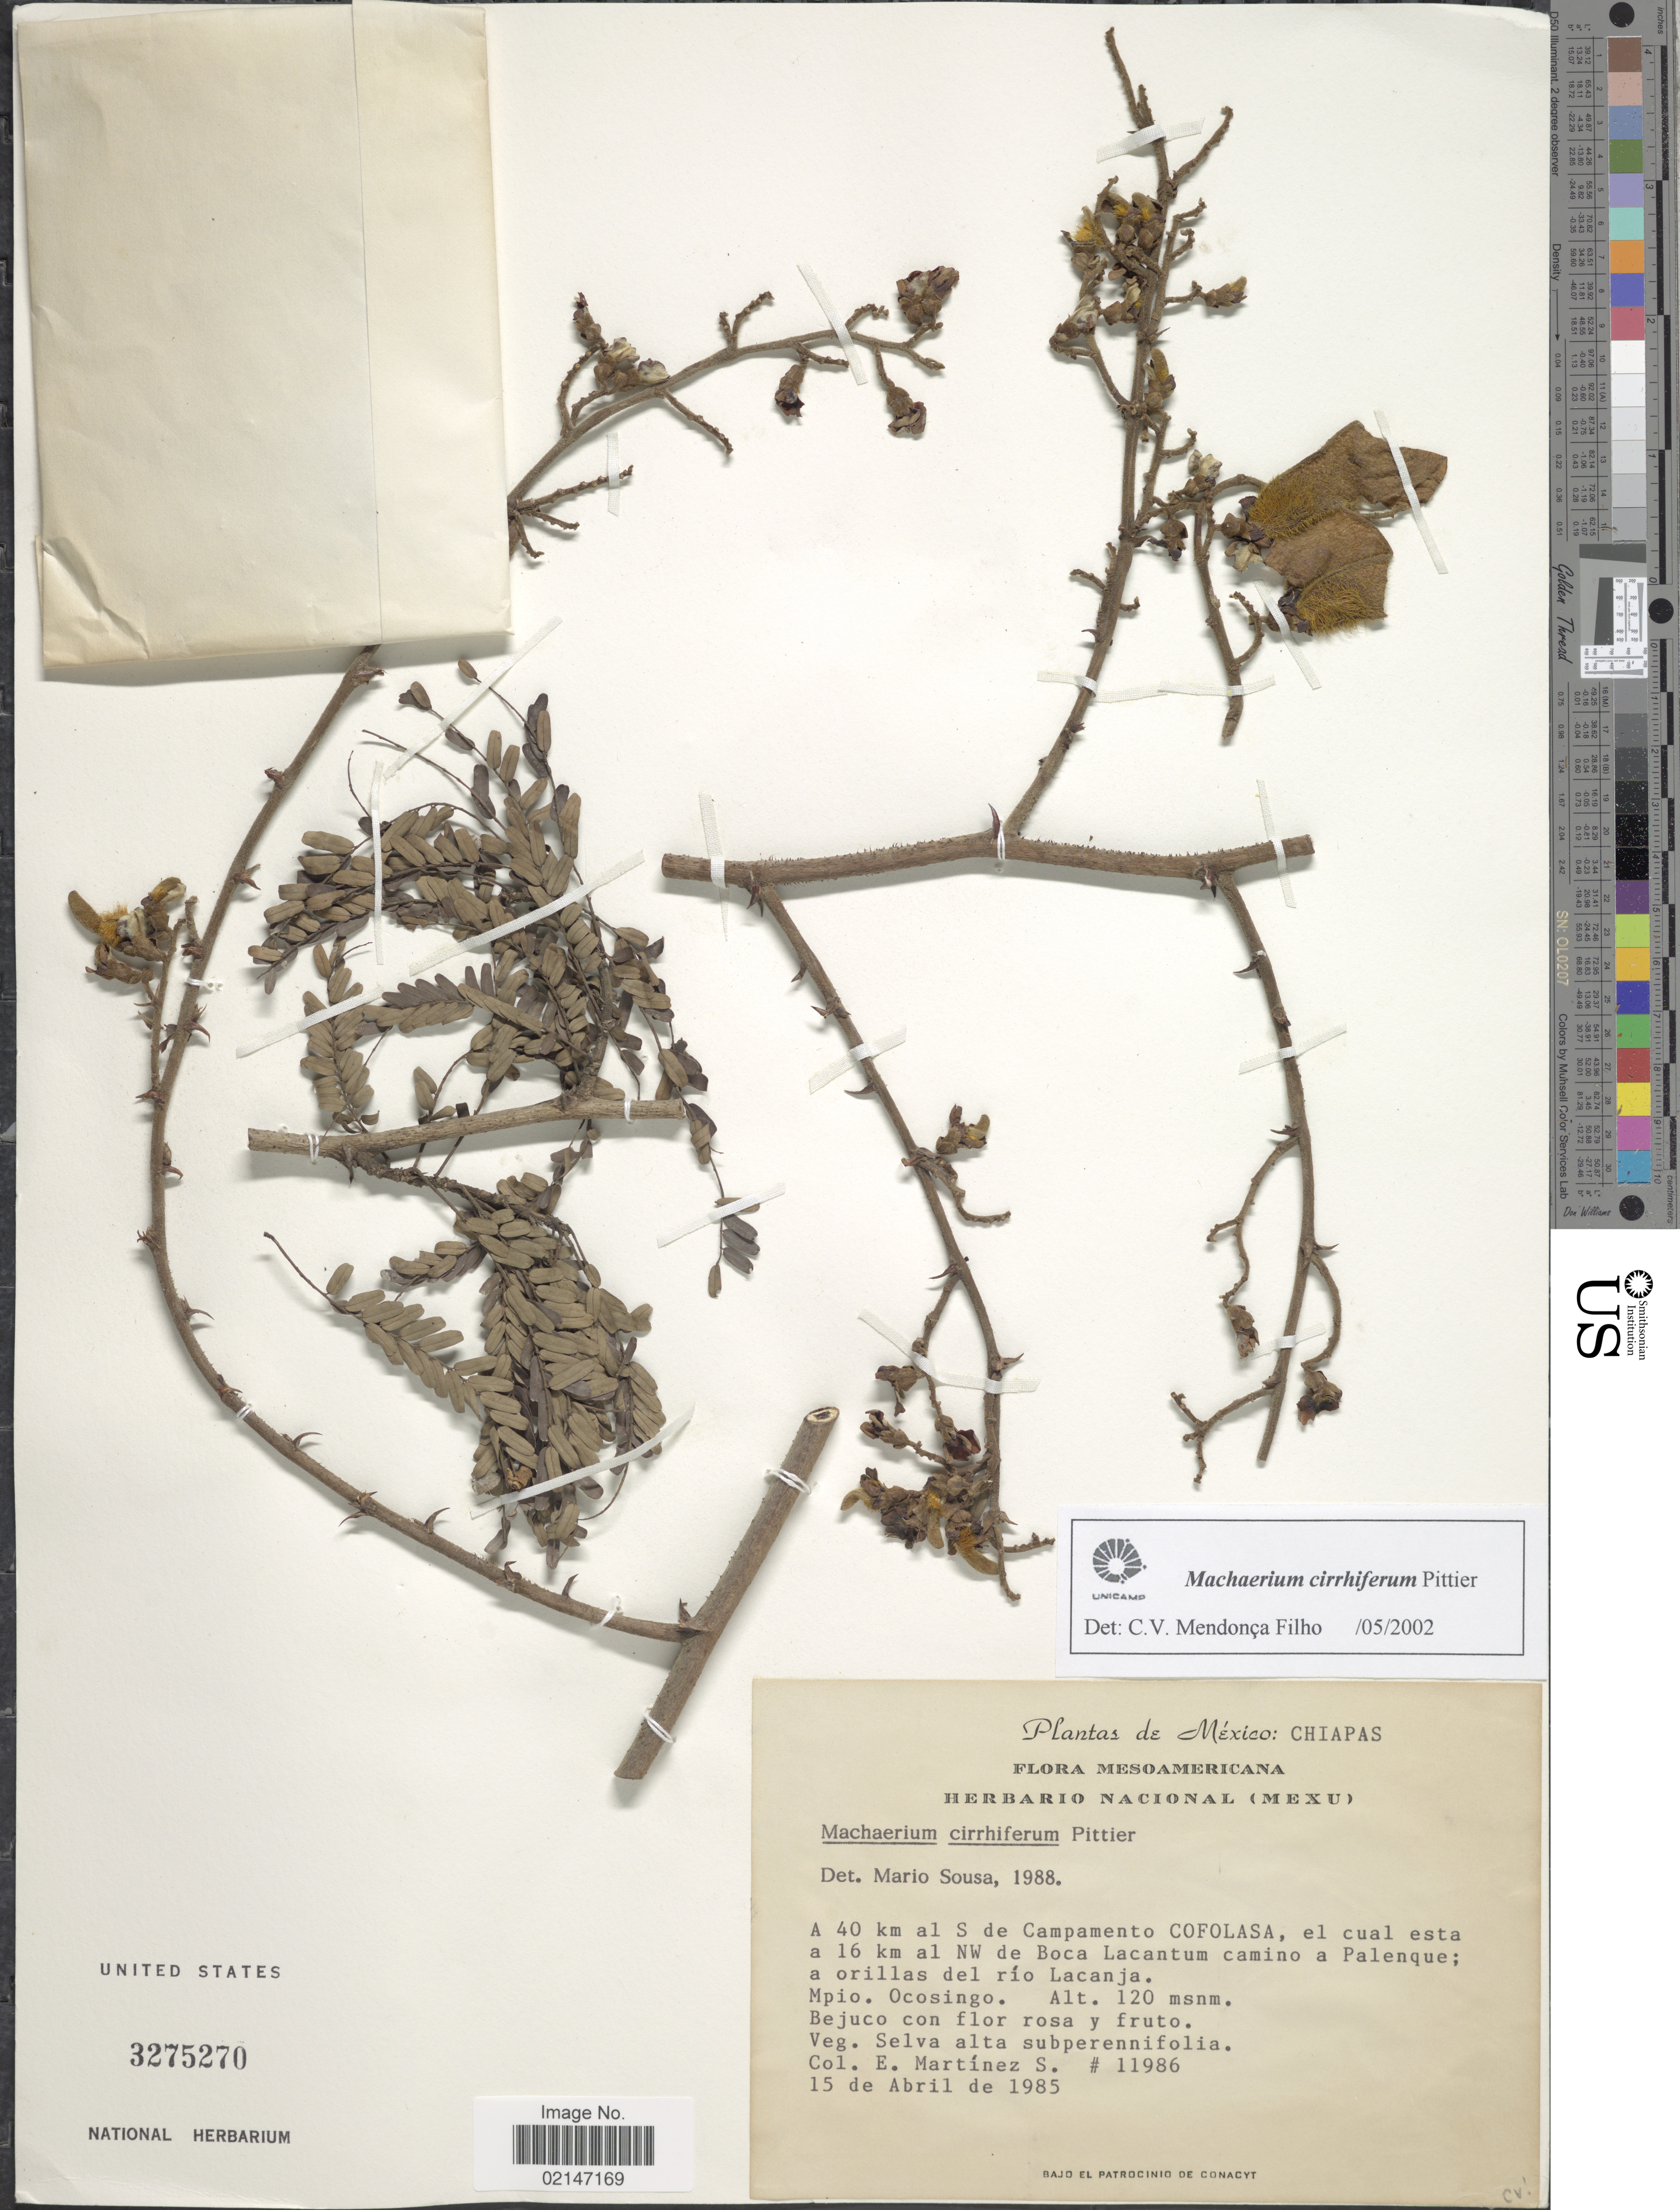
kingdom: Plantae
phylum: Tracheophyta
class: Magnoliopsida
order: Fabales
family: Fabaceae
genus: Machaerium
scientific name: Machaerium cirrhiferum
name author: Pittier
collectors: E. M. Martínez S.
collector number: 11986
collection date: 1985-04-15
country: Mexico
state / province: Chiapas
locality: A 40 km al S de Campamento Cofolasa, el cual esta a 16 km al NW de Boca Lacantum camino a Palenque; a orrilas del río Lacanja. Mpio Ocosingo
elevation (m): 120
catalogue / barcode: US 3275270